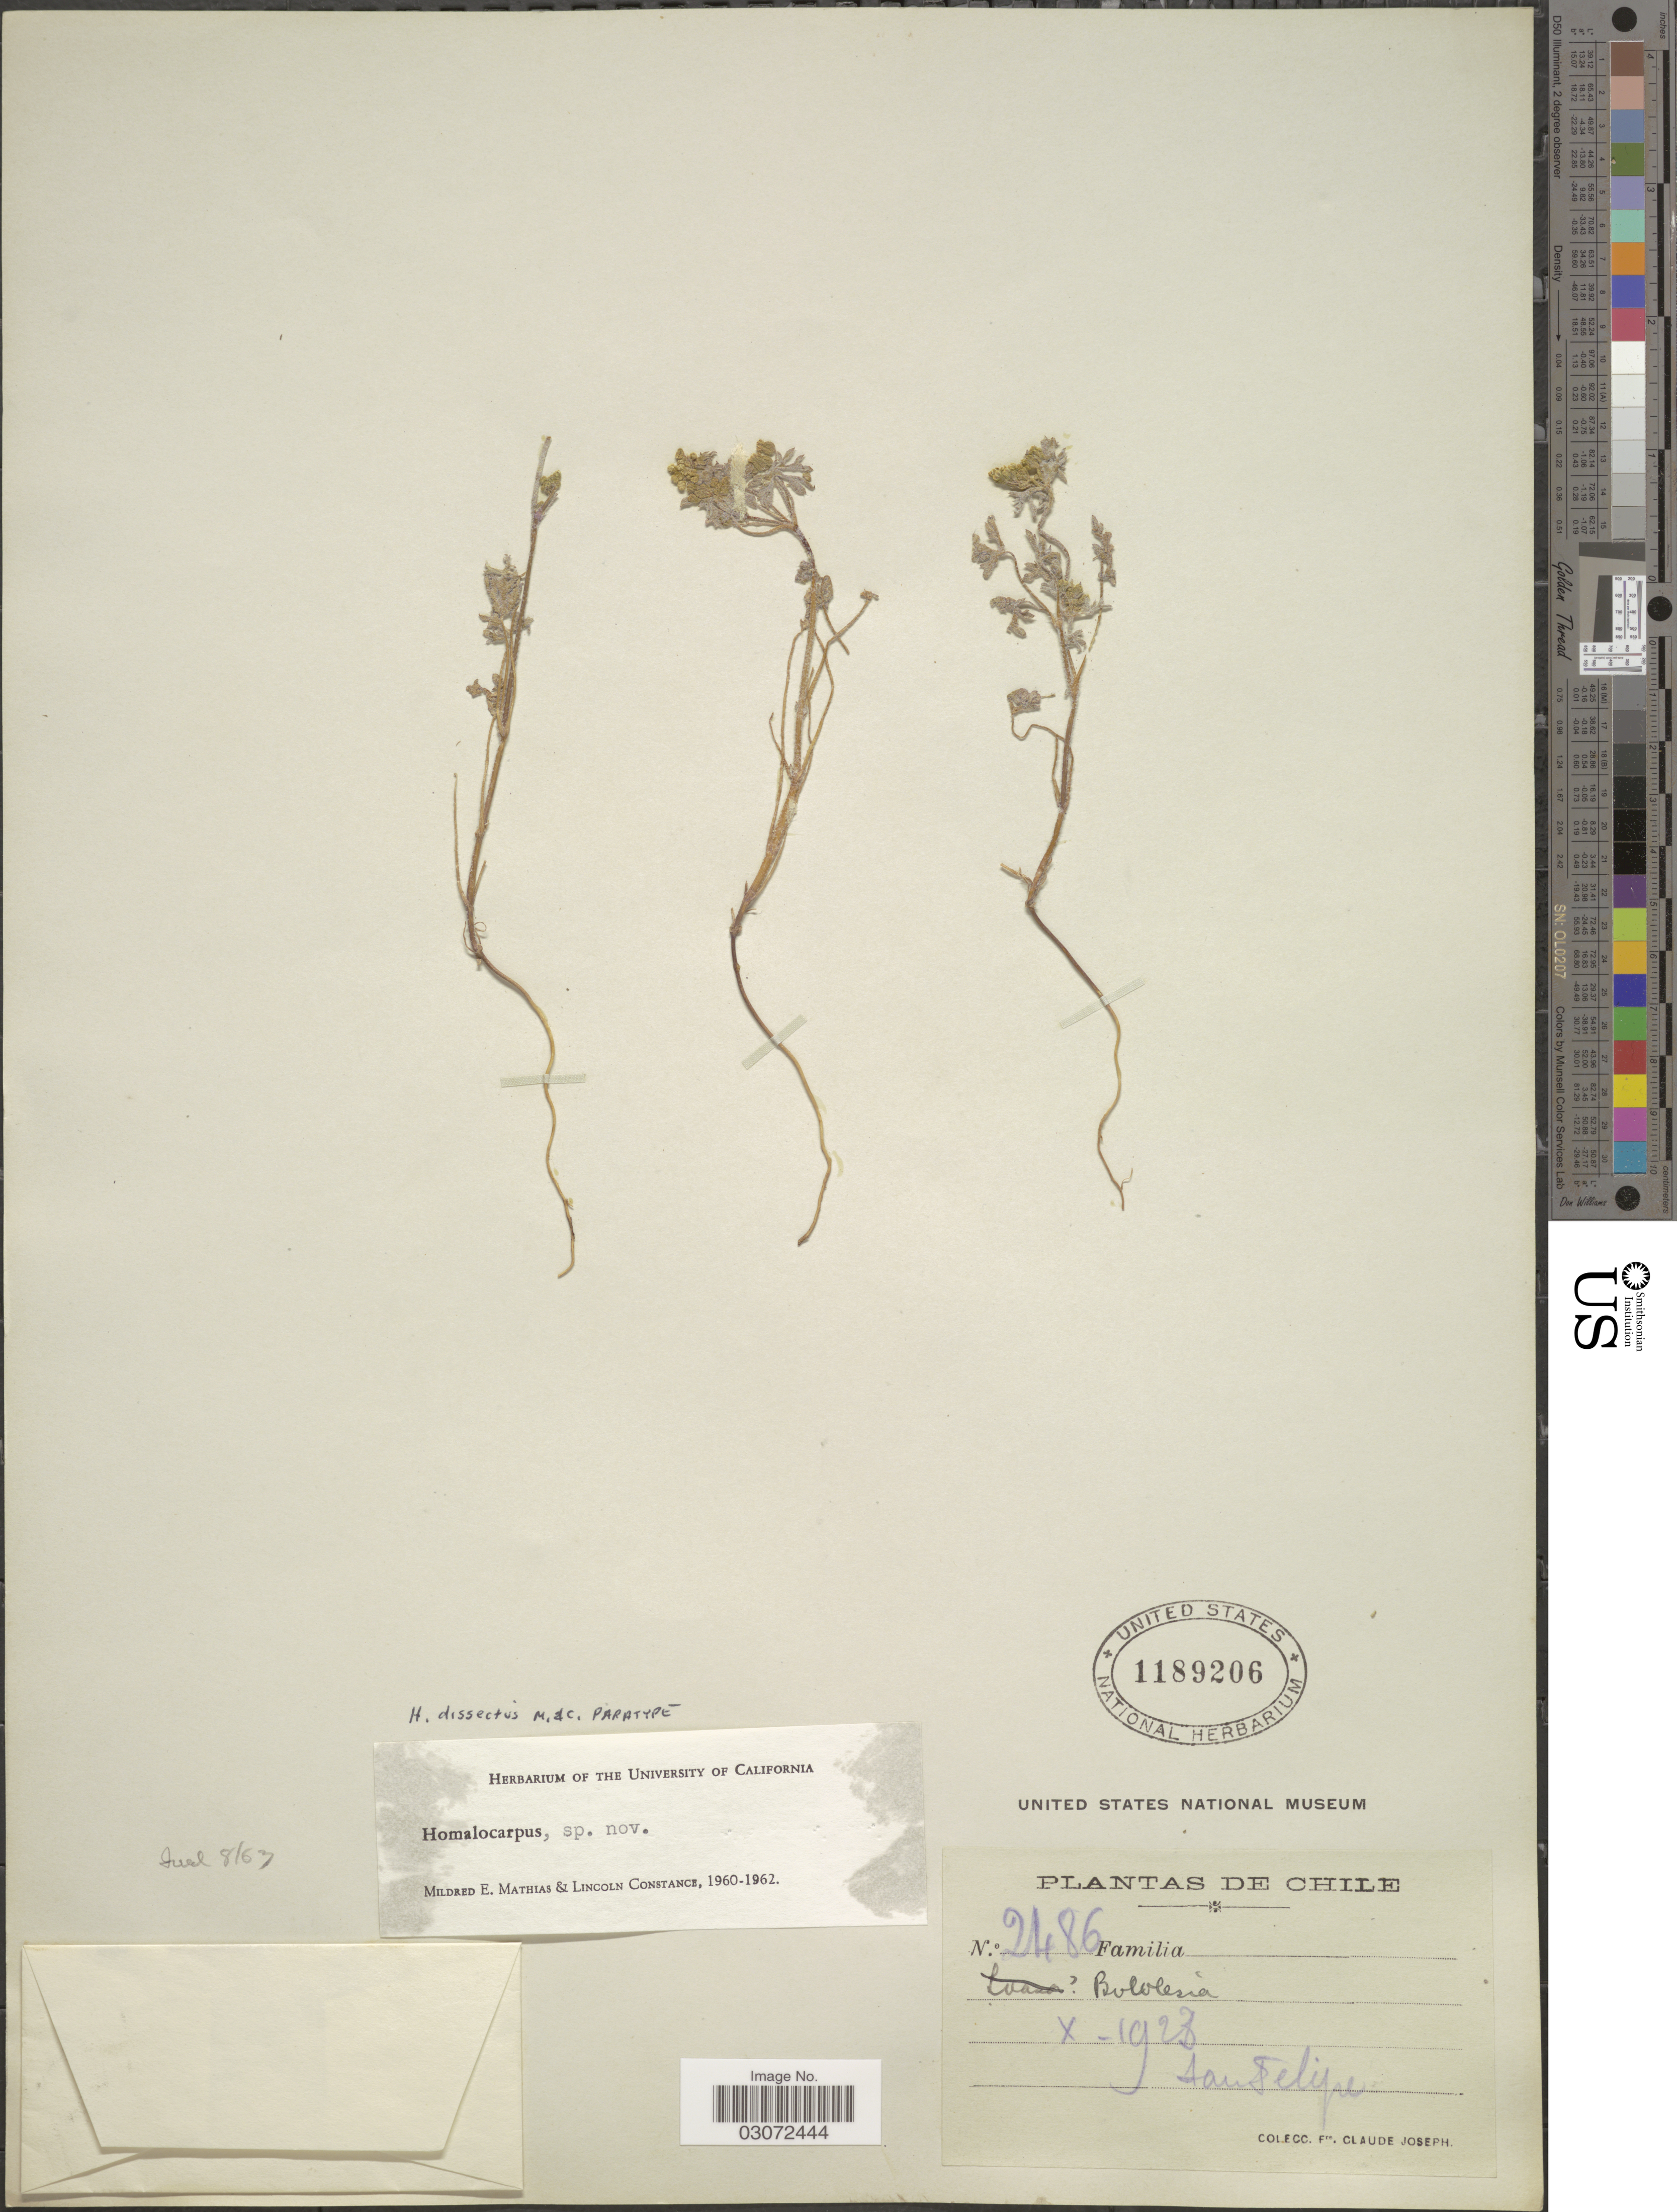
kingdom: Plantae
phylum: Tracheophyta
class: Magnoliopsida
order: Apiales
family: Apiaceae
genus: Homalocarpus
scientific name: Homalocarpus dissectus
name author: Mathias & Constance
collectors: Bro. Claude-Joseph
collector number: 2486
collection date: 1923-10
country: Chile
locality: San Felipe.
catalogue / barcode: US 1189206